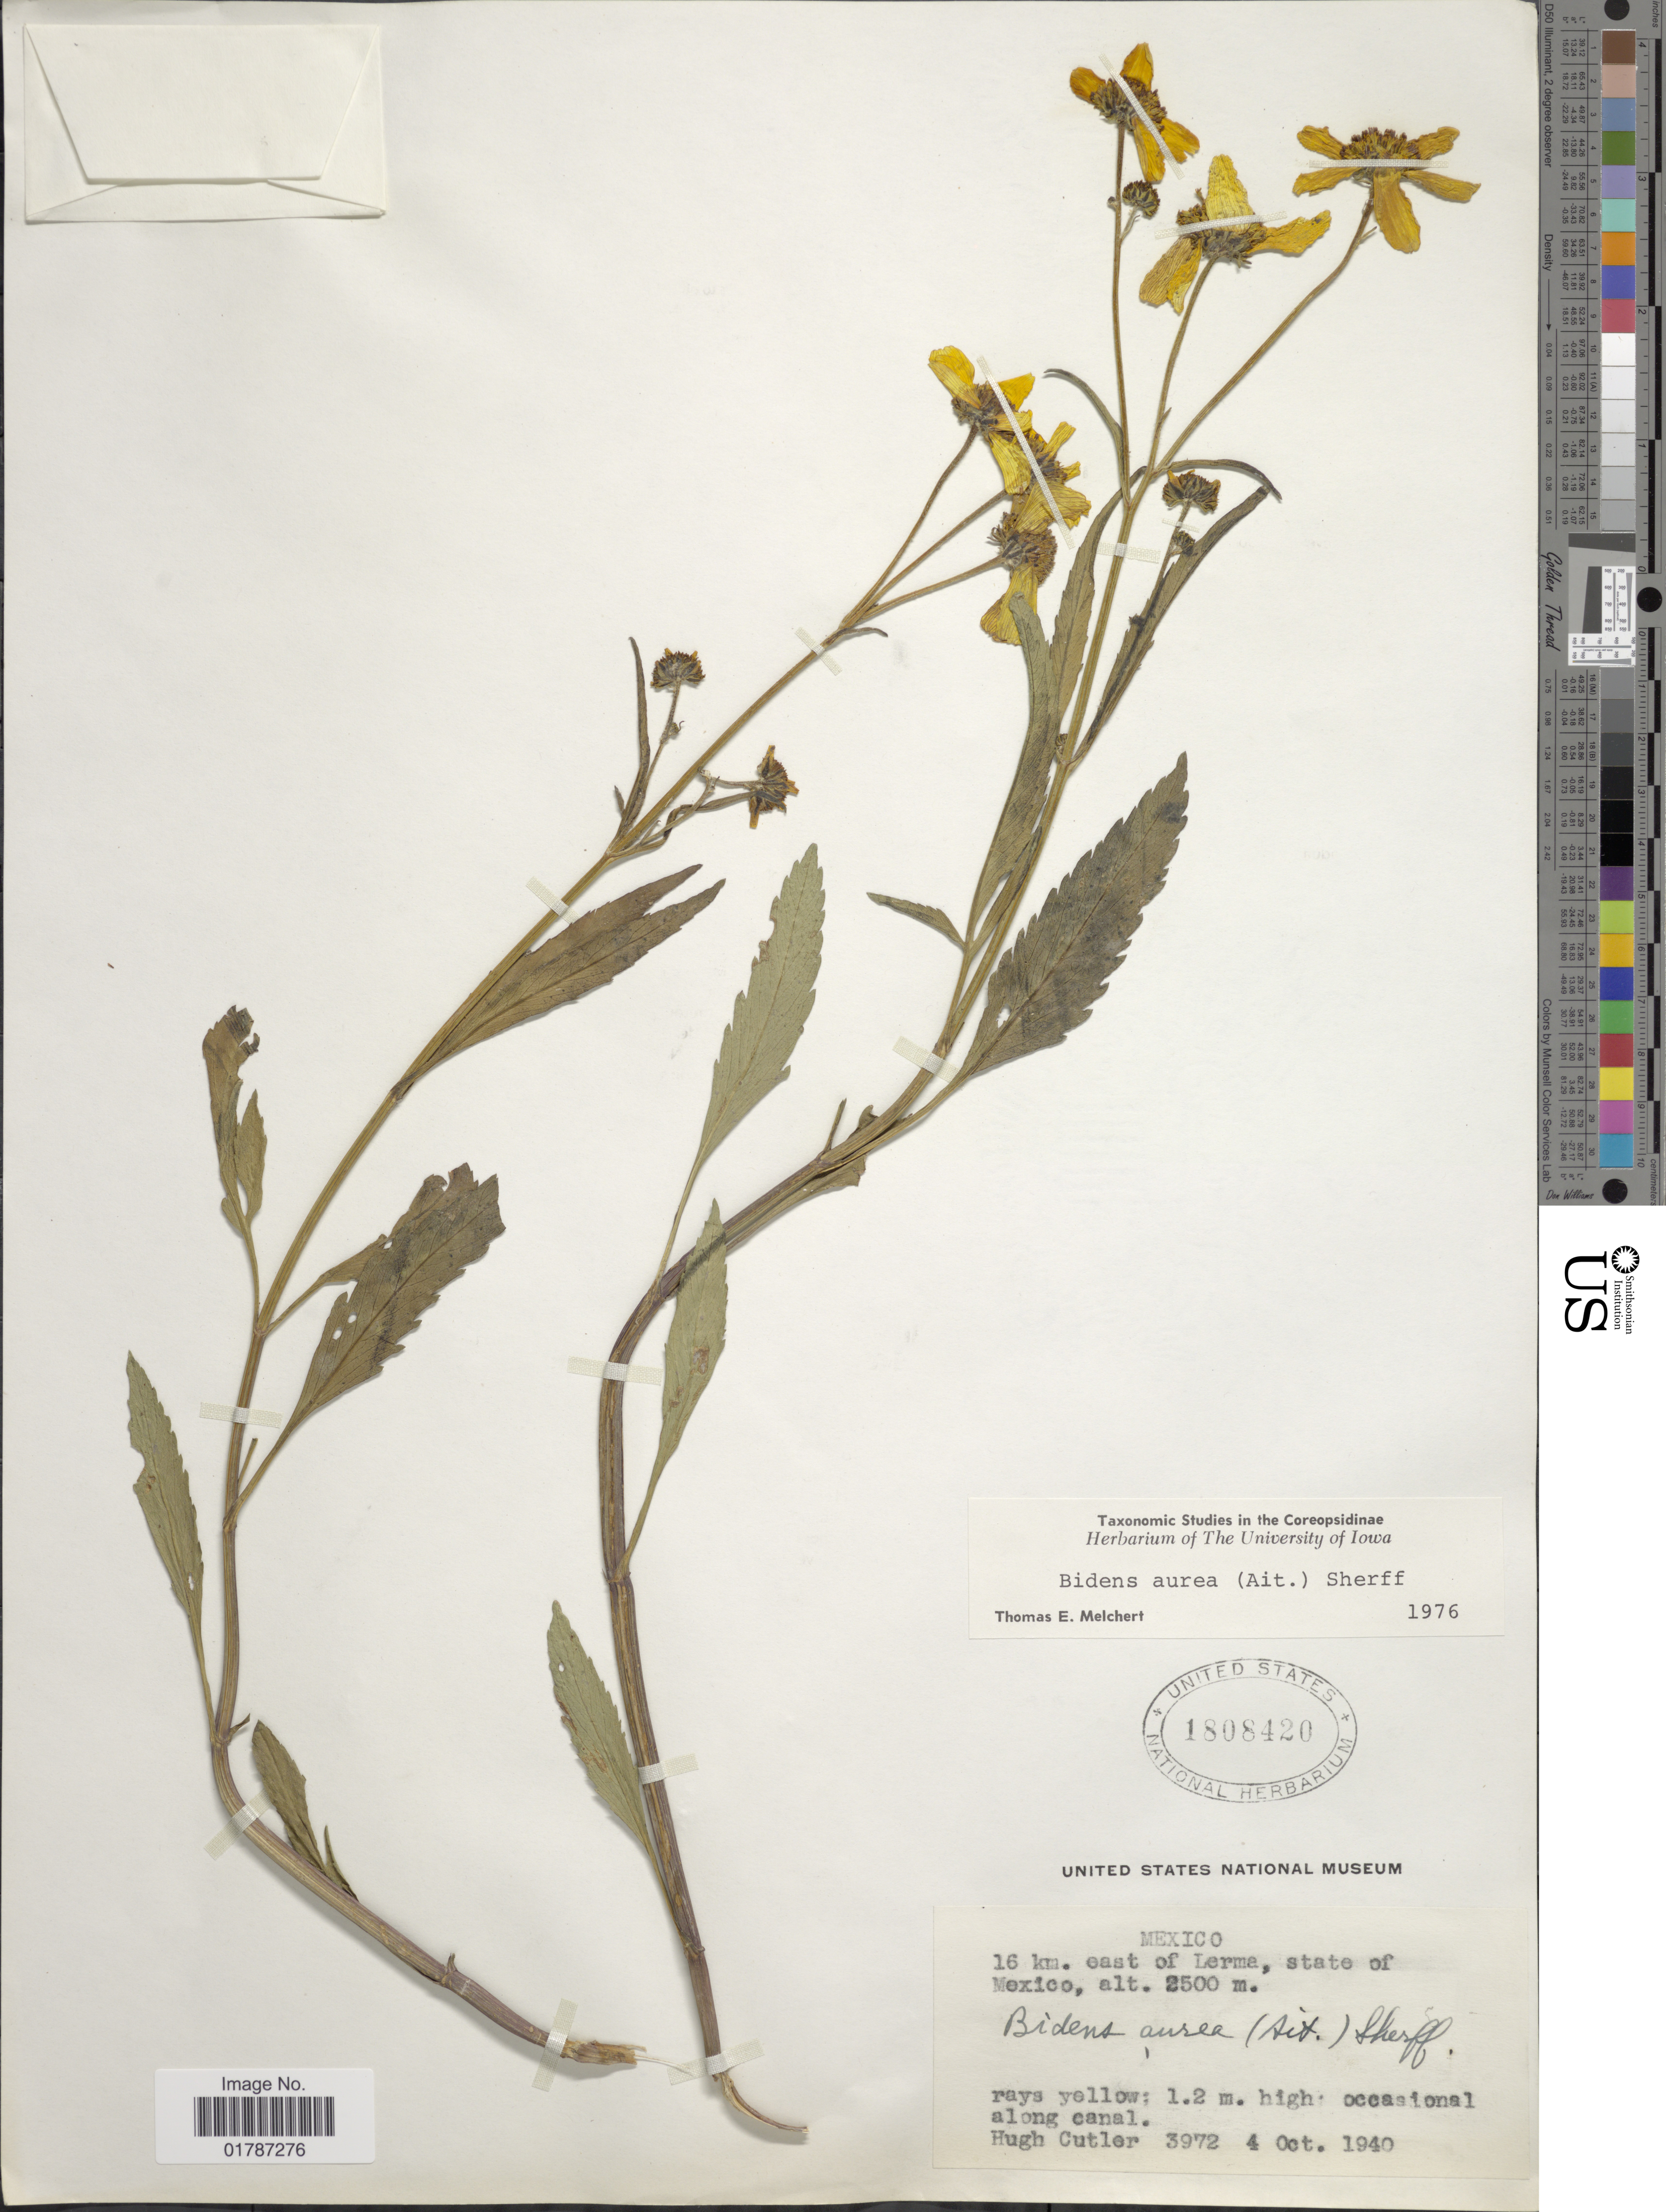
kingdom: Plantae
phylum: Tracheophyta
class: Magnoliopsida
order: Asterales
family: Asteraceae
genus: Bidens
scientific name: Bidens aurea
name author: (Aiton) Sherff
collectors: H. C. Cutler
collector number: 3972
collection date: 1940-10-04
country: Mexico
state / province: México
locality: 16 km. east of Lerme, State of Mexico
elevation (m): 2500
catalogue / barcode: US 1808420